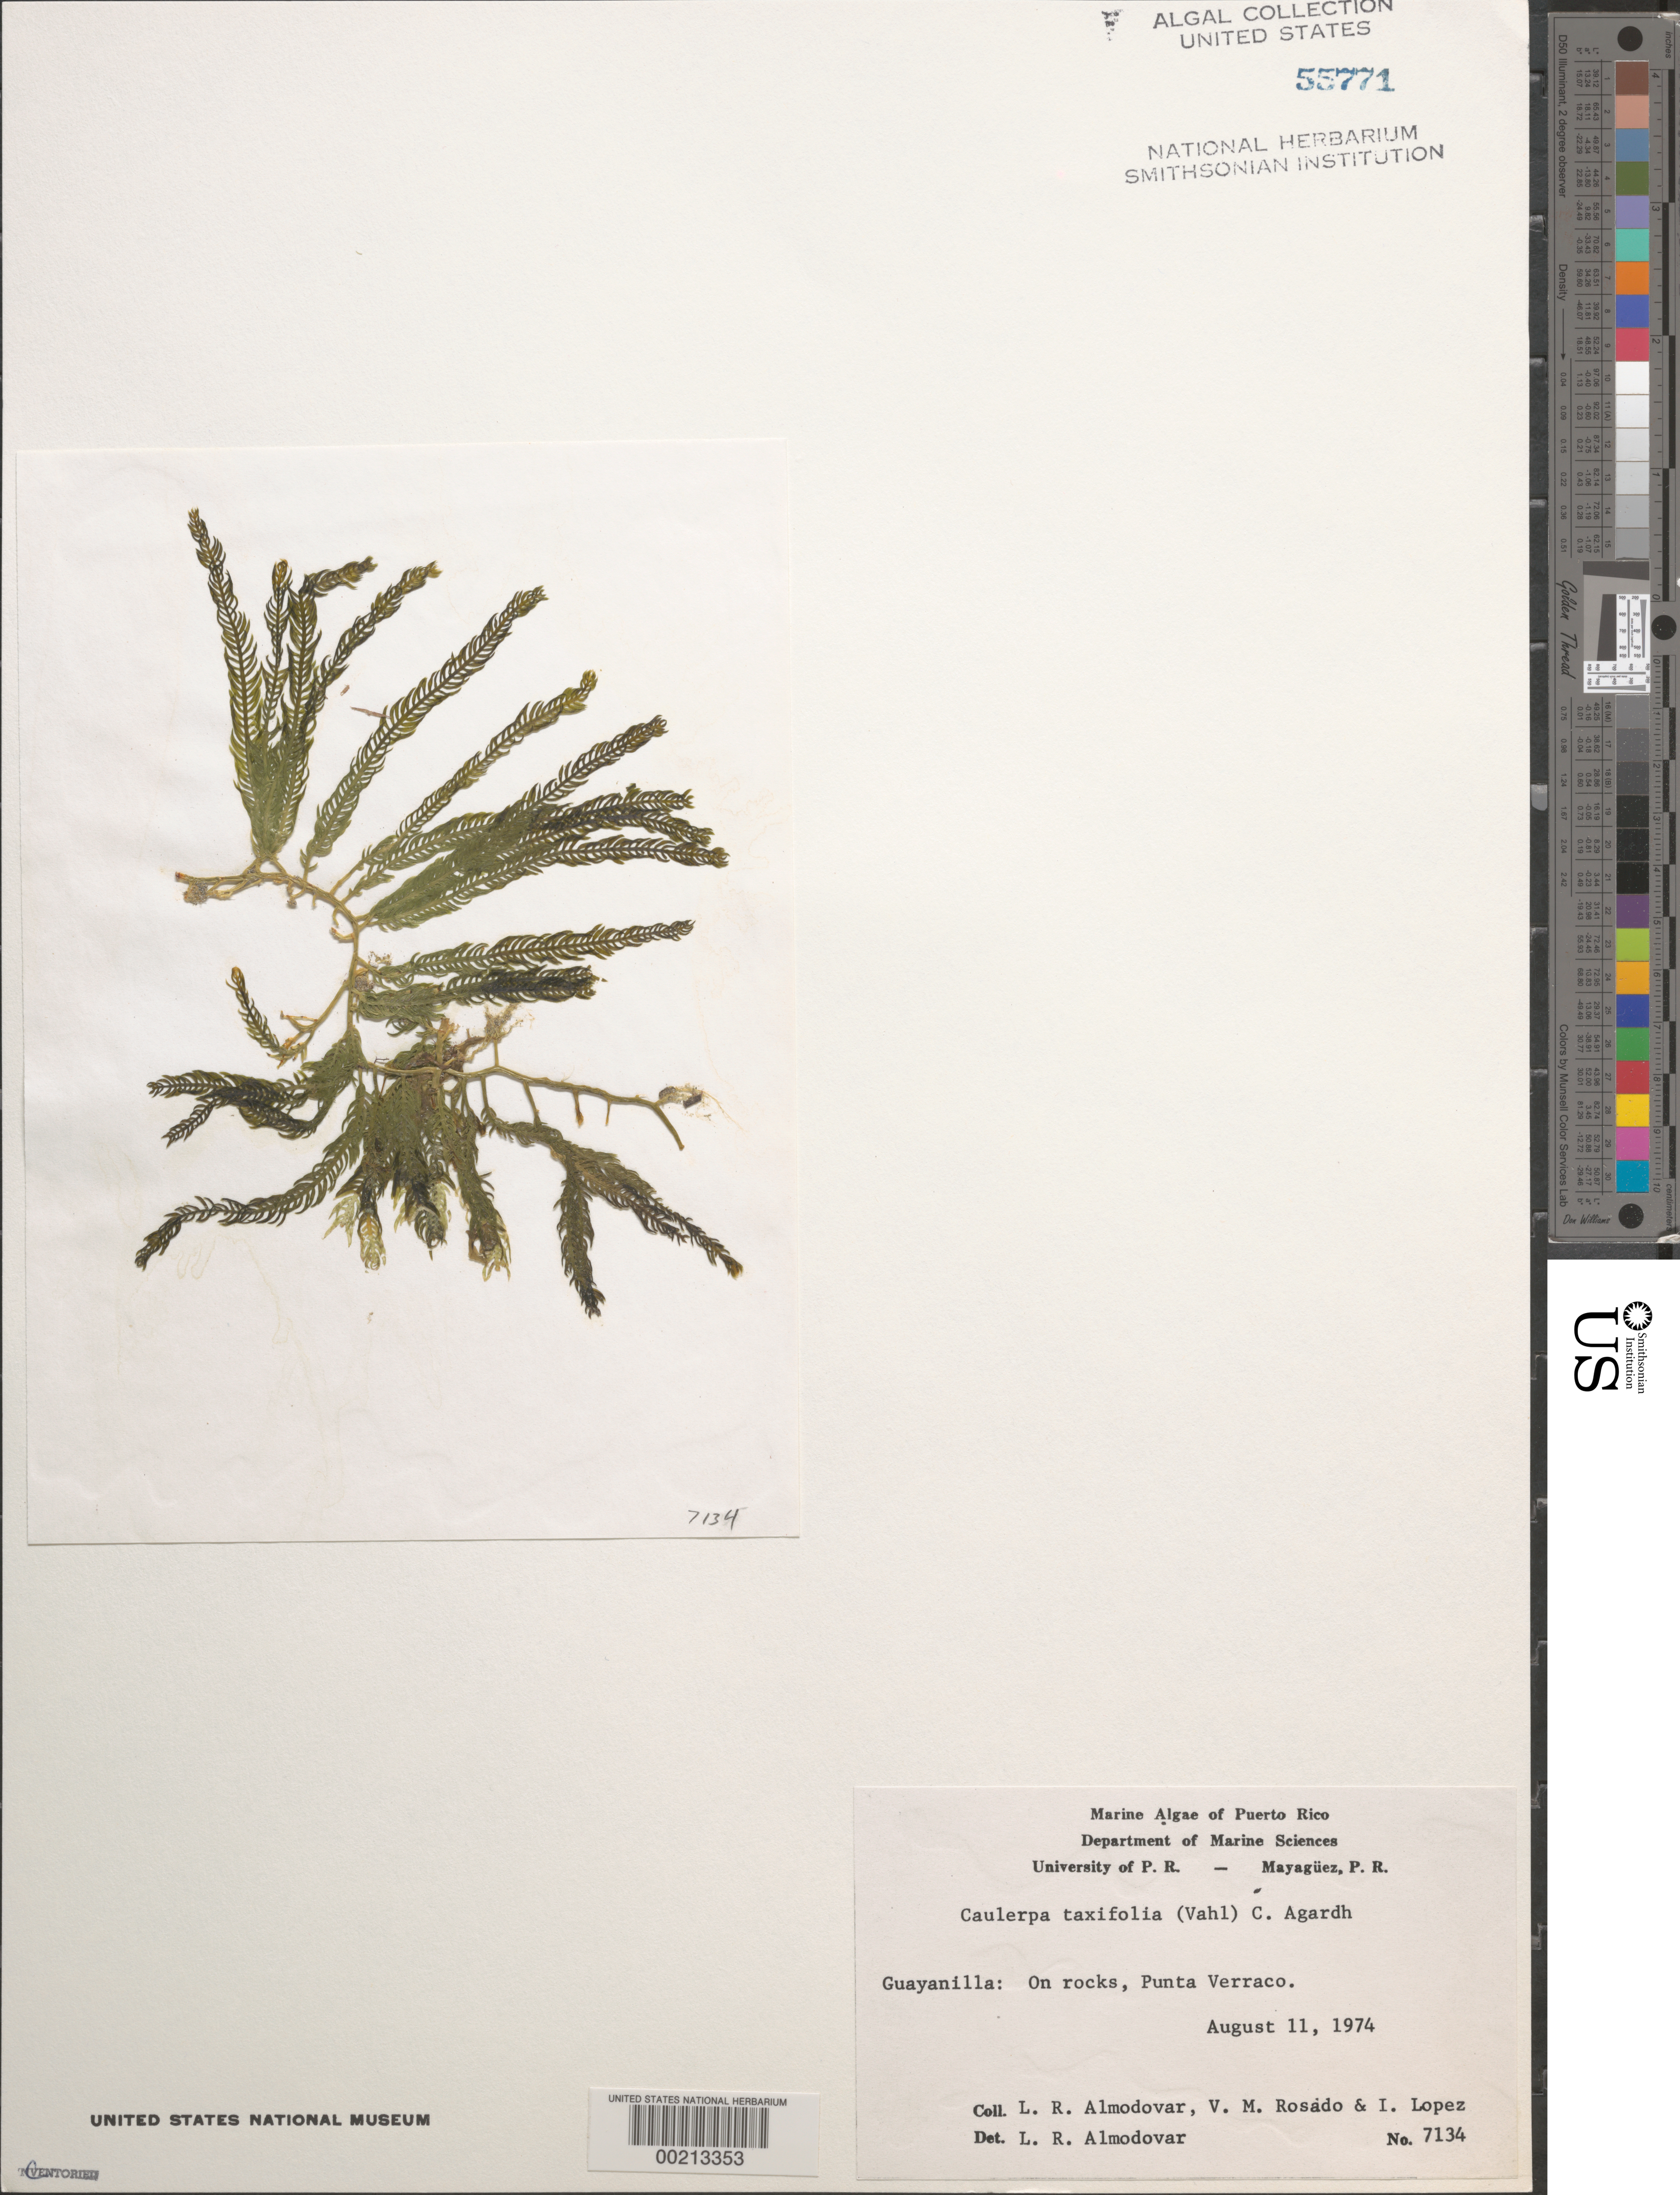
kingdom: Plantae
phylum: Chlorophyta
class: Ulvophyceae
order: Bryopsidales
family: Caulerpaceae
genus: Caulerpa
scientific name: Caulerpa taxifolia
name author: (M. Vahl) C. Agardh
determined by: Almodovar, L. R.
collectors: L. Almodovar, V. Rosado & I. Lopéz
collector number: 7134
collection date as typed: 11 Aug 1974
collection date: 1974-08-11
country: Puerto Rico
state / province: Guayanilla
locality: Punta verraco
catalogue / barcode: US 55771